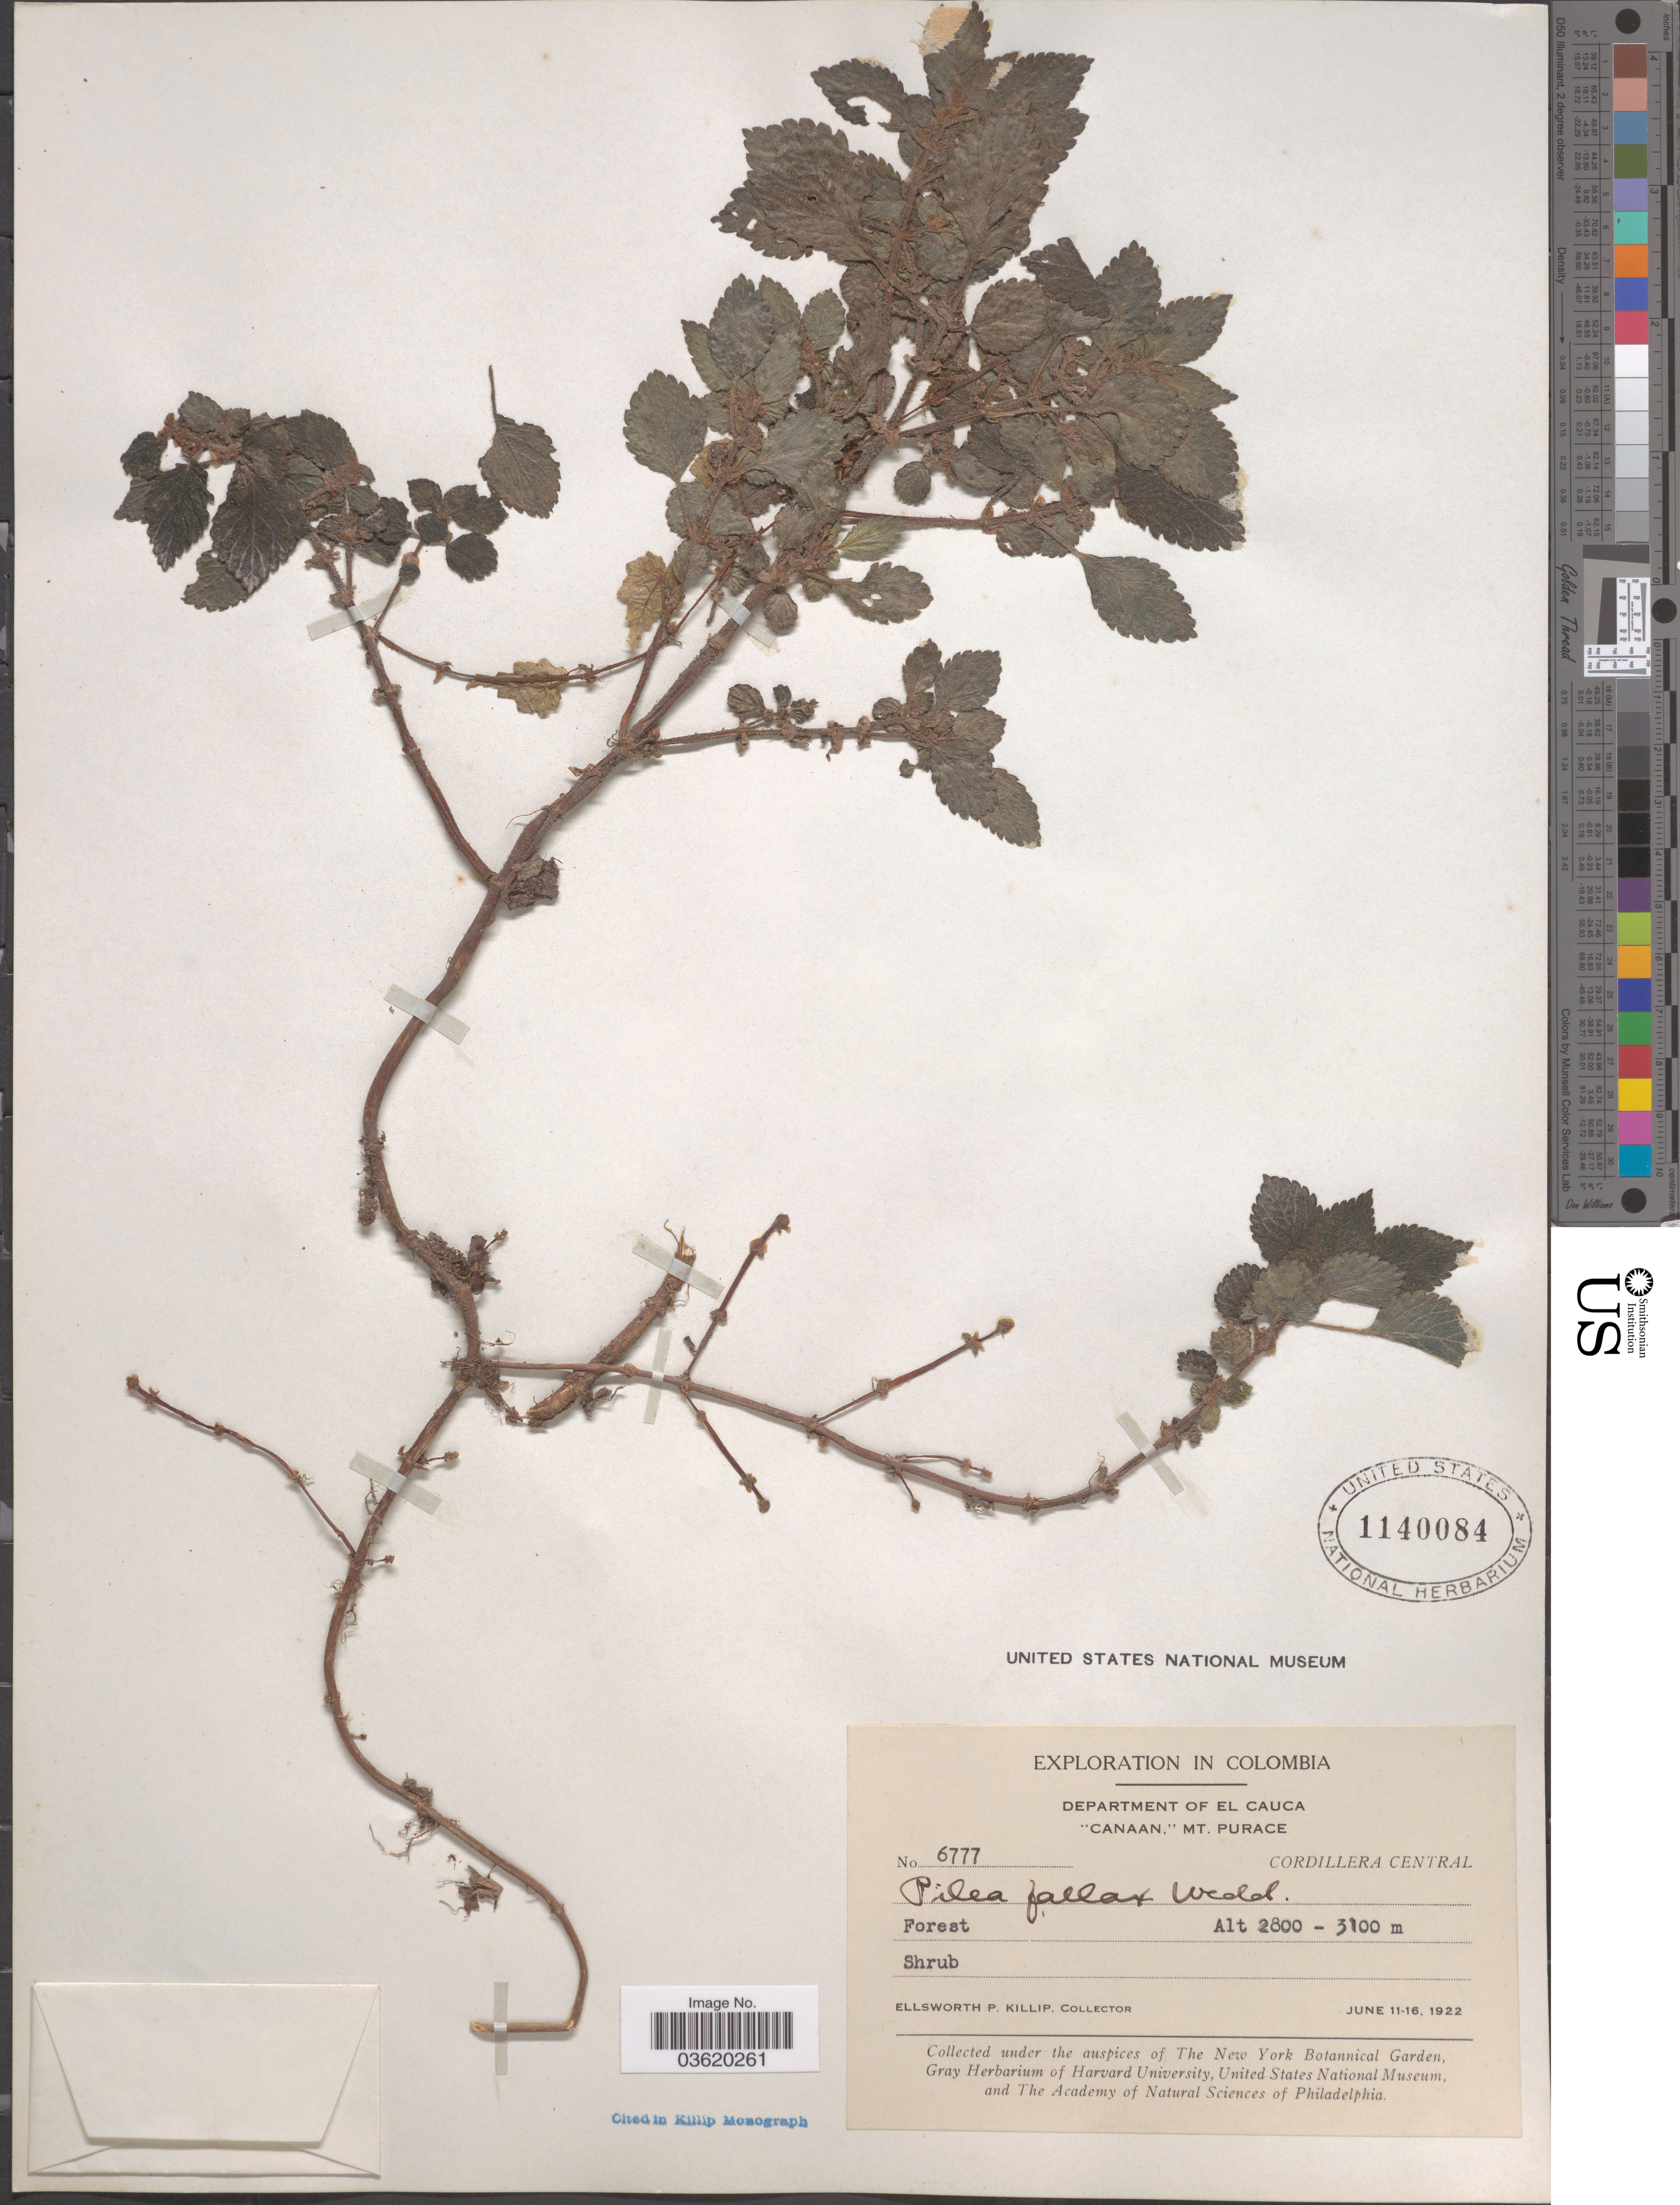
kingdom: Plantae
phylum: Tracheophyta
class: Magnoliopsida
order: Rosales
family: Urticaceae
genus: Pilea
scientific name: Pilea fallax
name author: Wedd.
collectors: E. P. Killip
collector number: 6777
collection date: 1922-06-11/1922-06-16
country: Colombia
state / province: Cauca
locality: Department of El Cauca. "Canaan," Mt. Purace. Cordillera Central.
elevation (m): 2800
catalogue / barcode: US 1140084